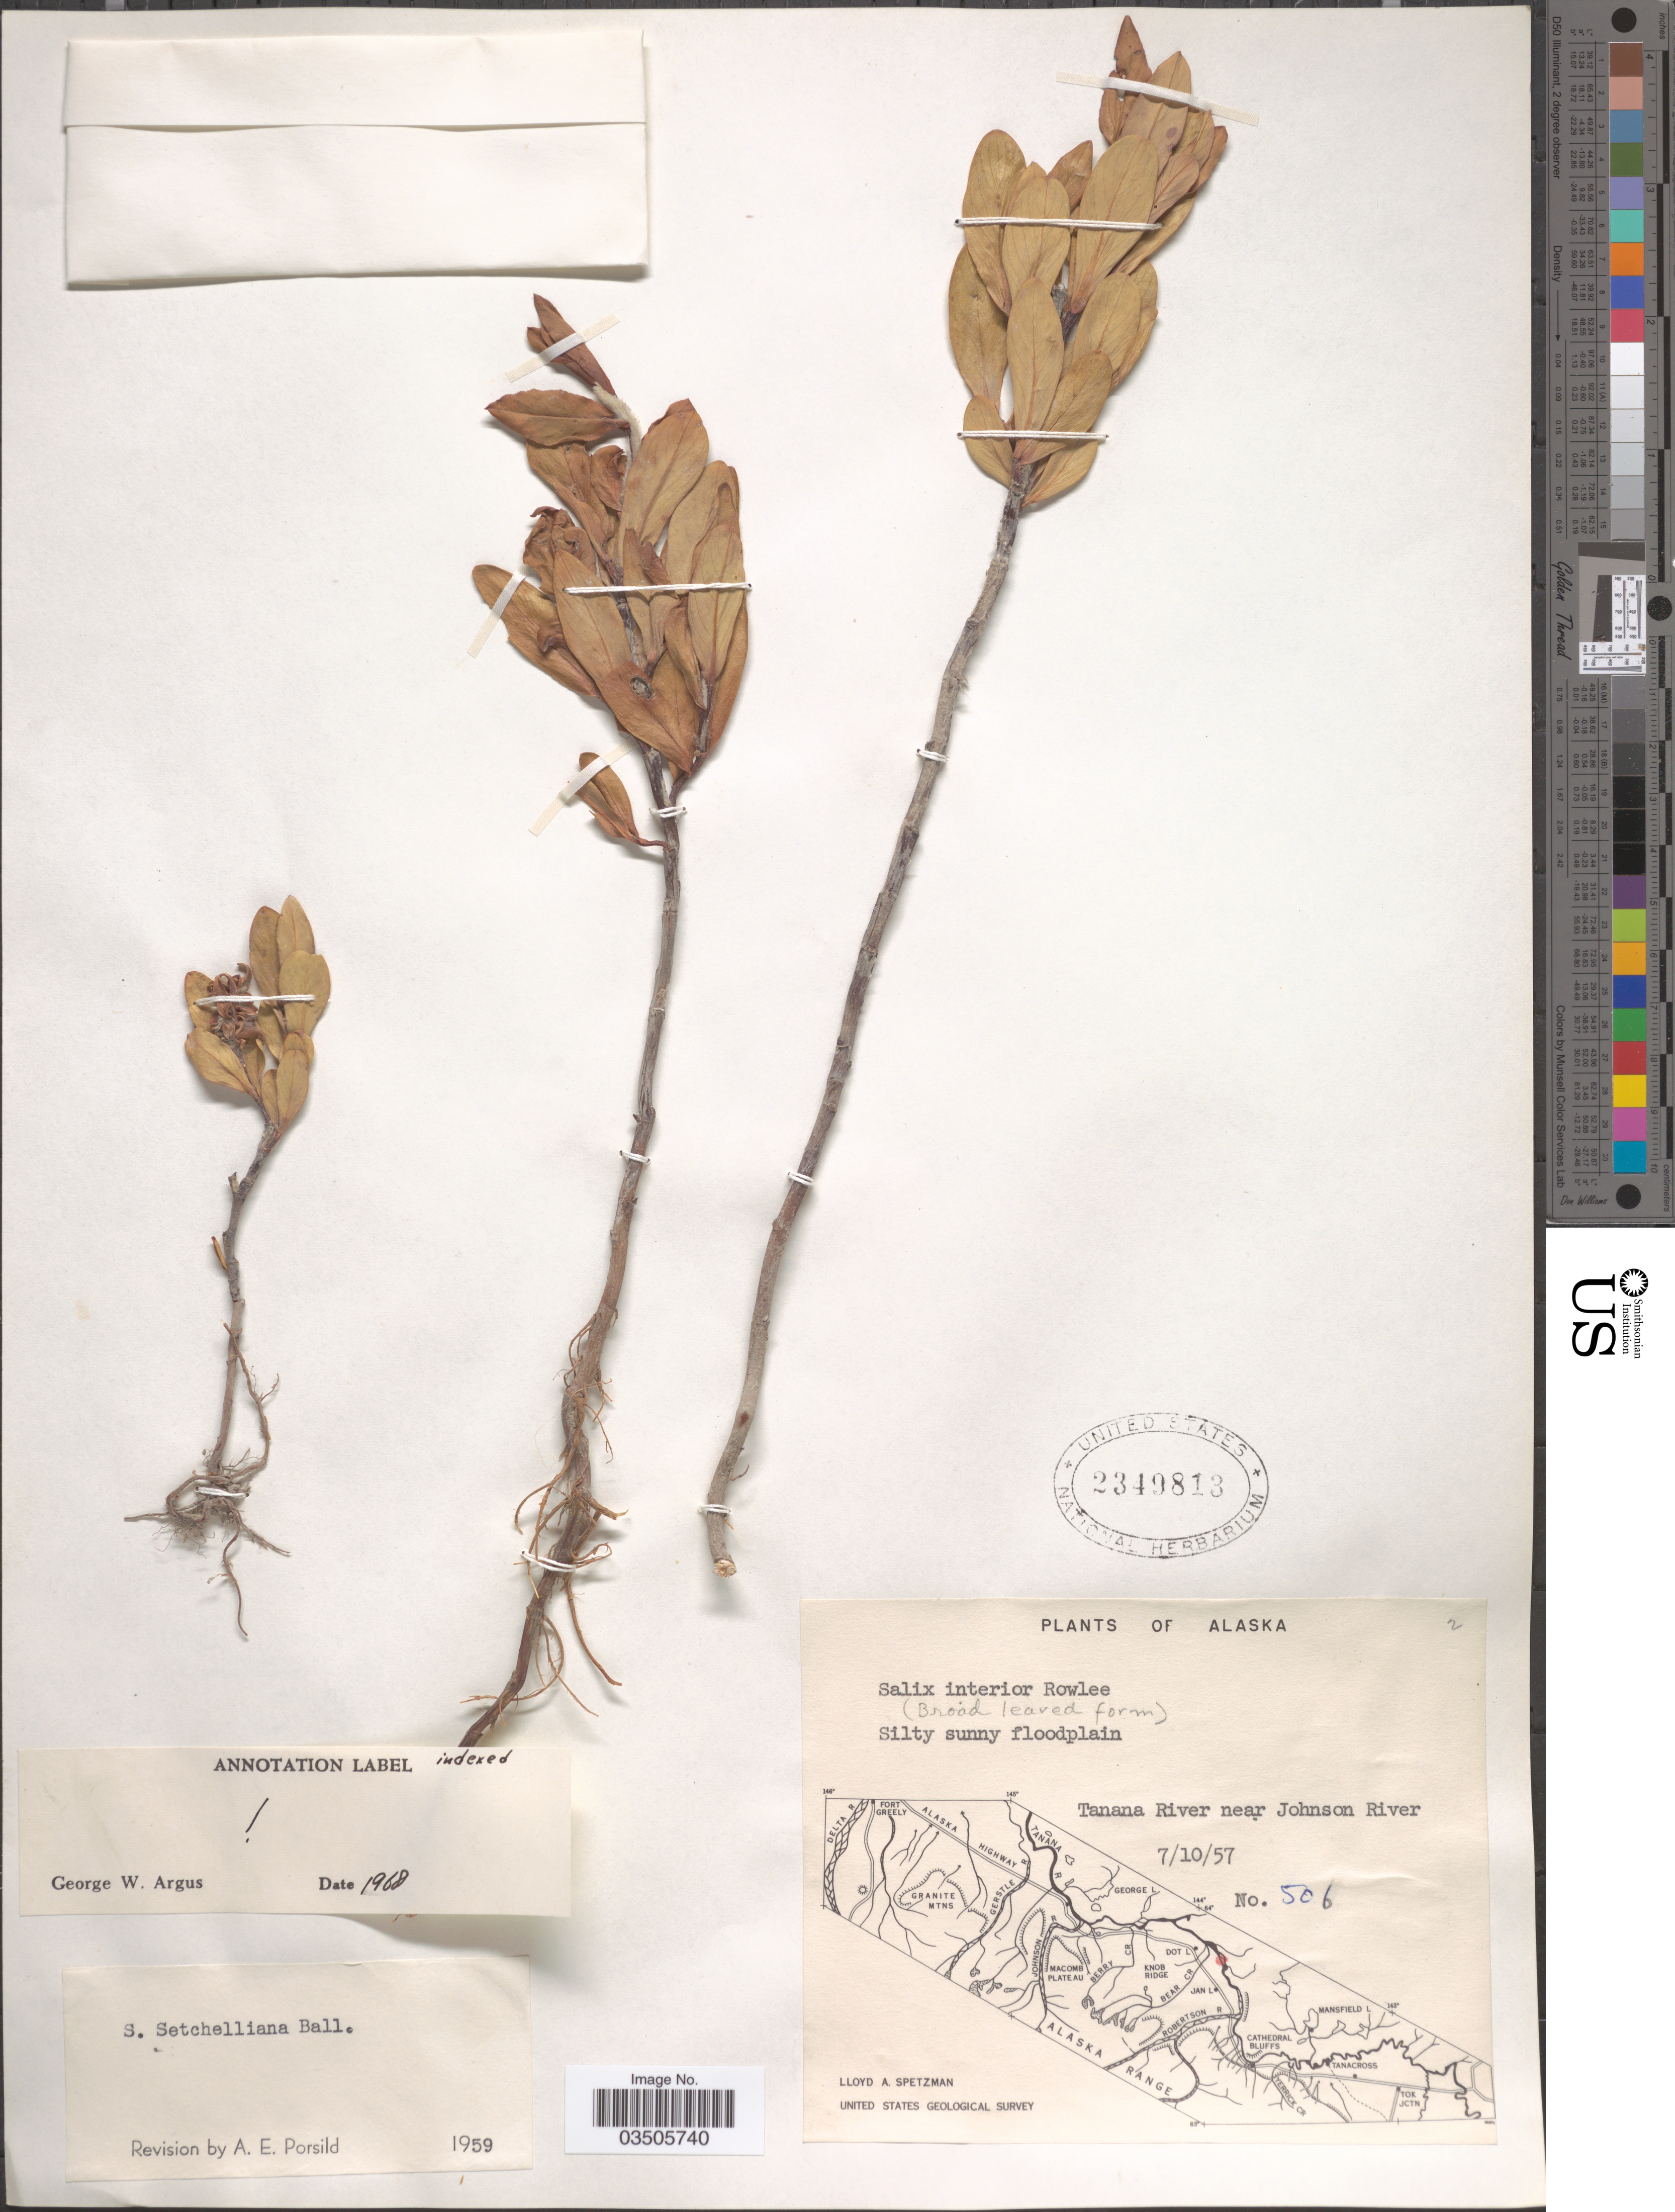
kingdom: Plantae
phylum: Tracheophyta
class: Magnoliopsida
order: Malpighiales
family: Salicaceae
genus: Salix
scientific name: Salix setchelliana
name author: C.R. Ball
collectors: L. Spetzman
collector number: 506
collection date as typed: Transcribed d/m/y: 10/7/57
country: United States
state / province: Alaska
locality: Tanana River near Johnson River.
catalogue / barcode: US 2349813